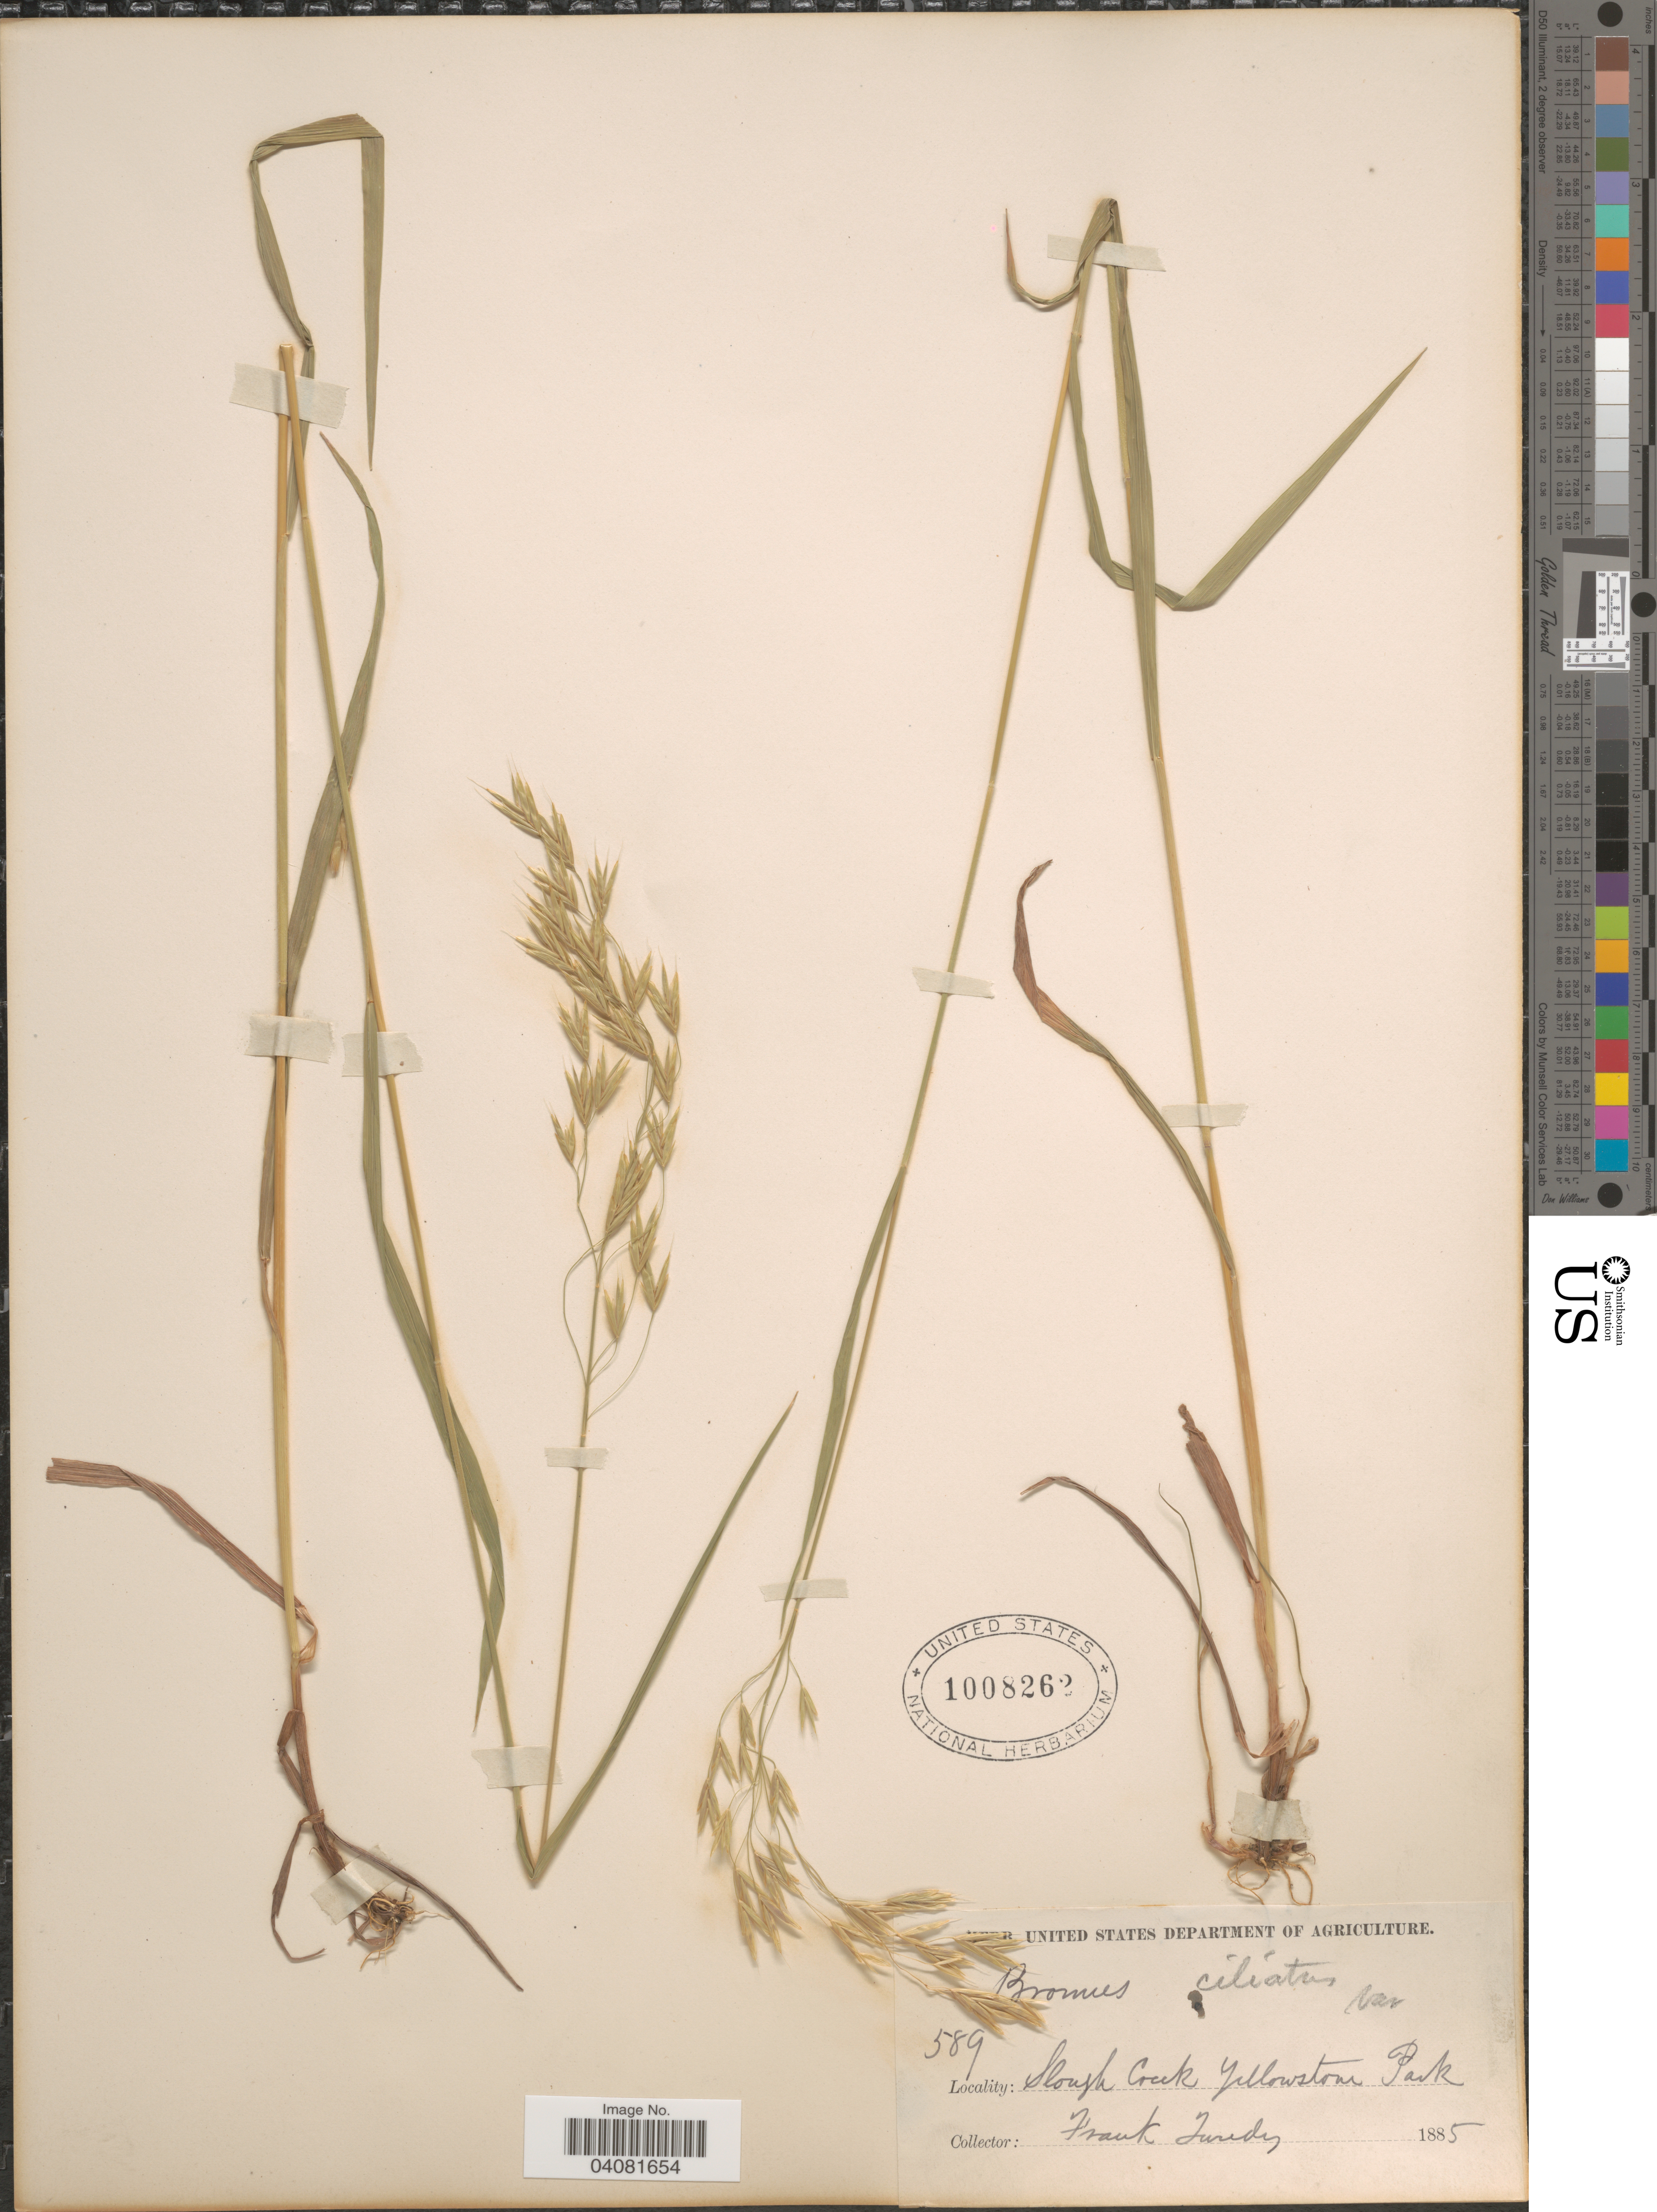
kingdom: Plantae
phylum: Tracheophyta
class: Liliopsida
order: Poales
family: Poaceae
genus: Bromus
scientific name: Bromus ciliatus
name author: L.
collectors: F. Tweedy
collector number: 589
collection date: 1885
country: United States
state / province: Wyoming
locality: Slough Creek. Yellowstone Park.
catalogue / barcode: US 1008262